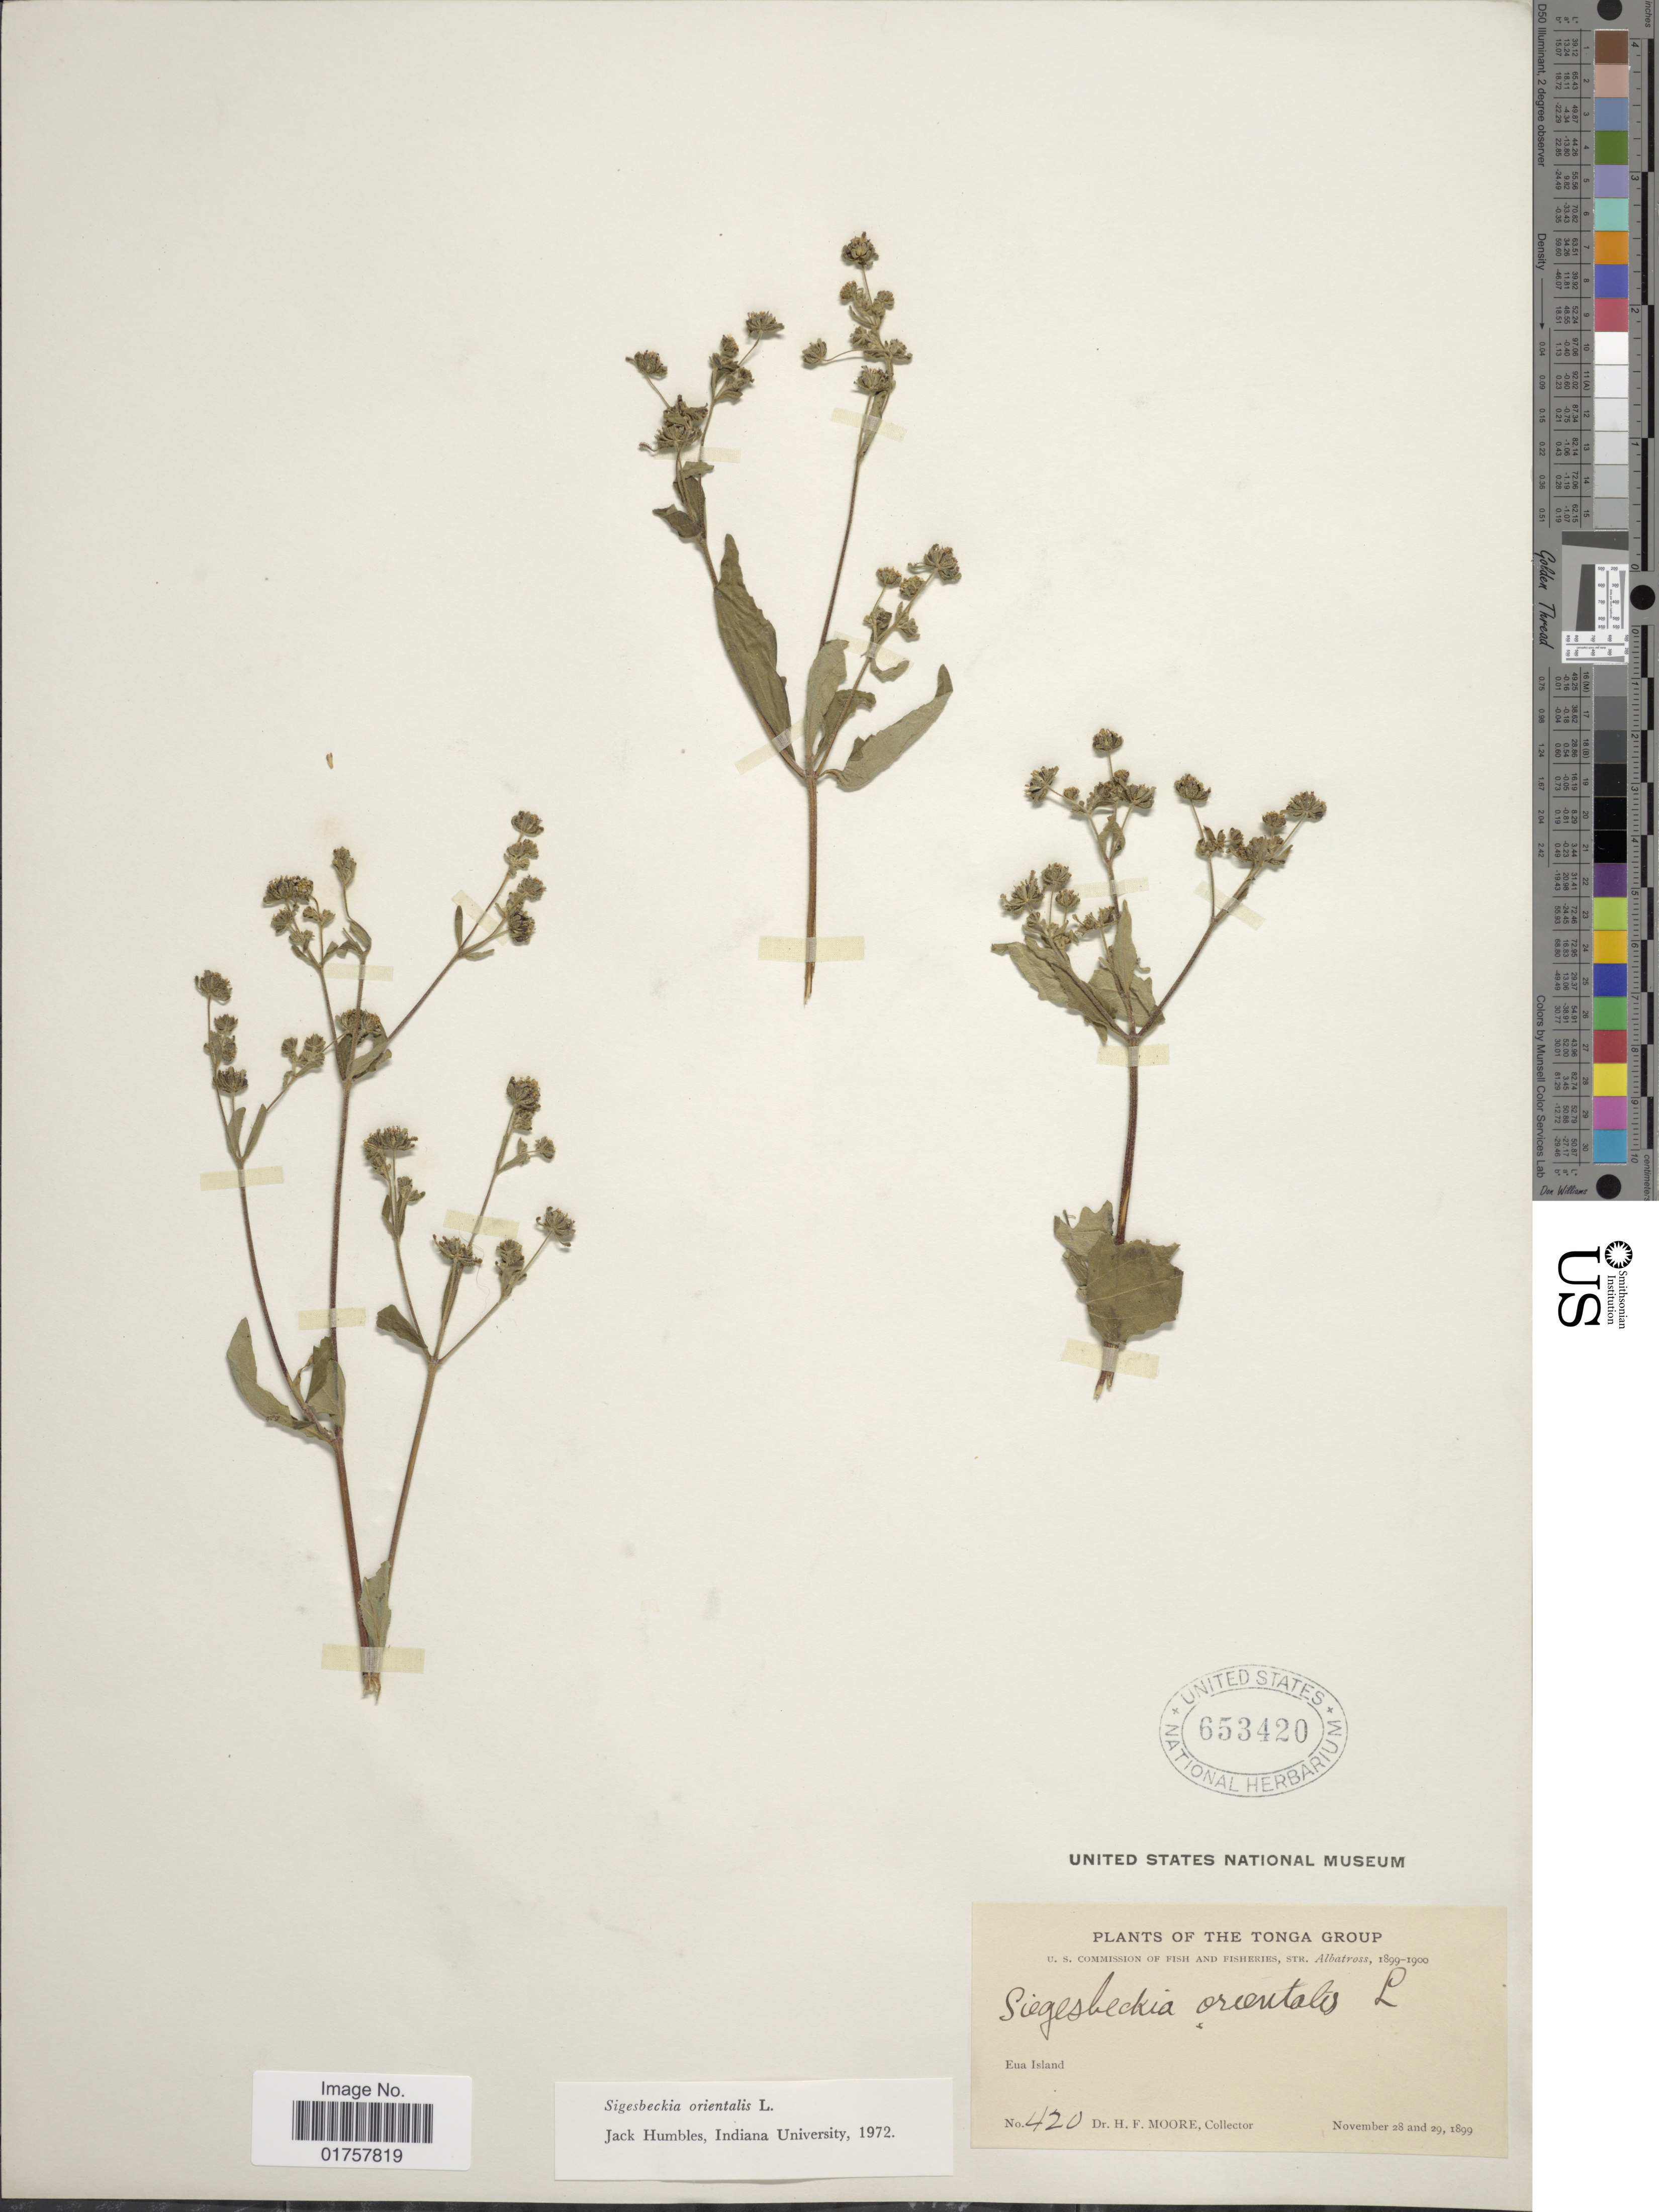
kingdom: Plantae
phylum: Tracheophyta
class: Magnoliopsida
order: Asterales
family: Asteraceae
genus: Sigesbeckia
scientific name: Sigesbeckia orientalis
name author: L.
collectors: H. F. Moore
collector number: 420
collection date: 1899-11-28/1899-11-29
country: Tonga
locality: The Tonga Group, Eua Island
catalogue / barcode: US 653420